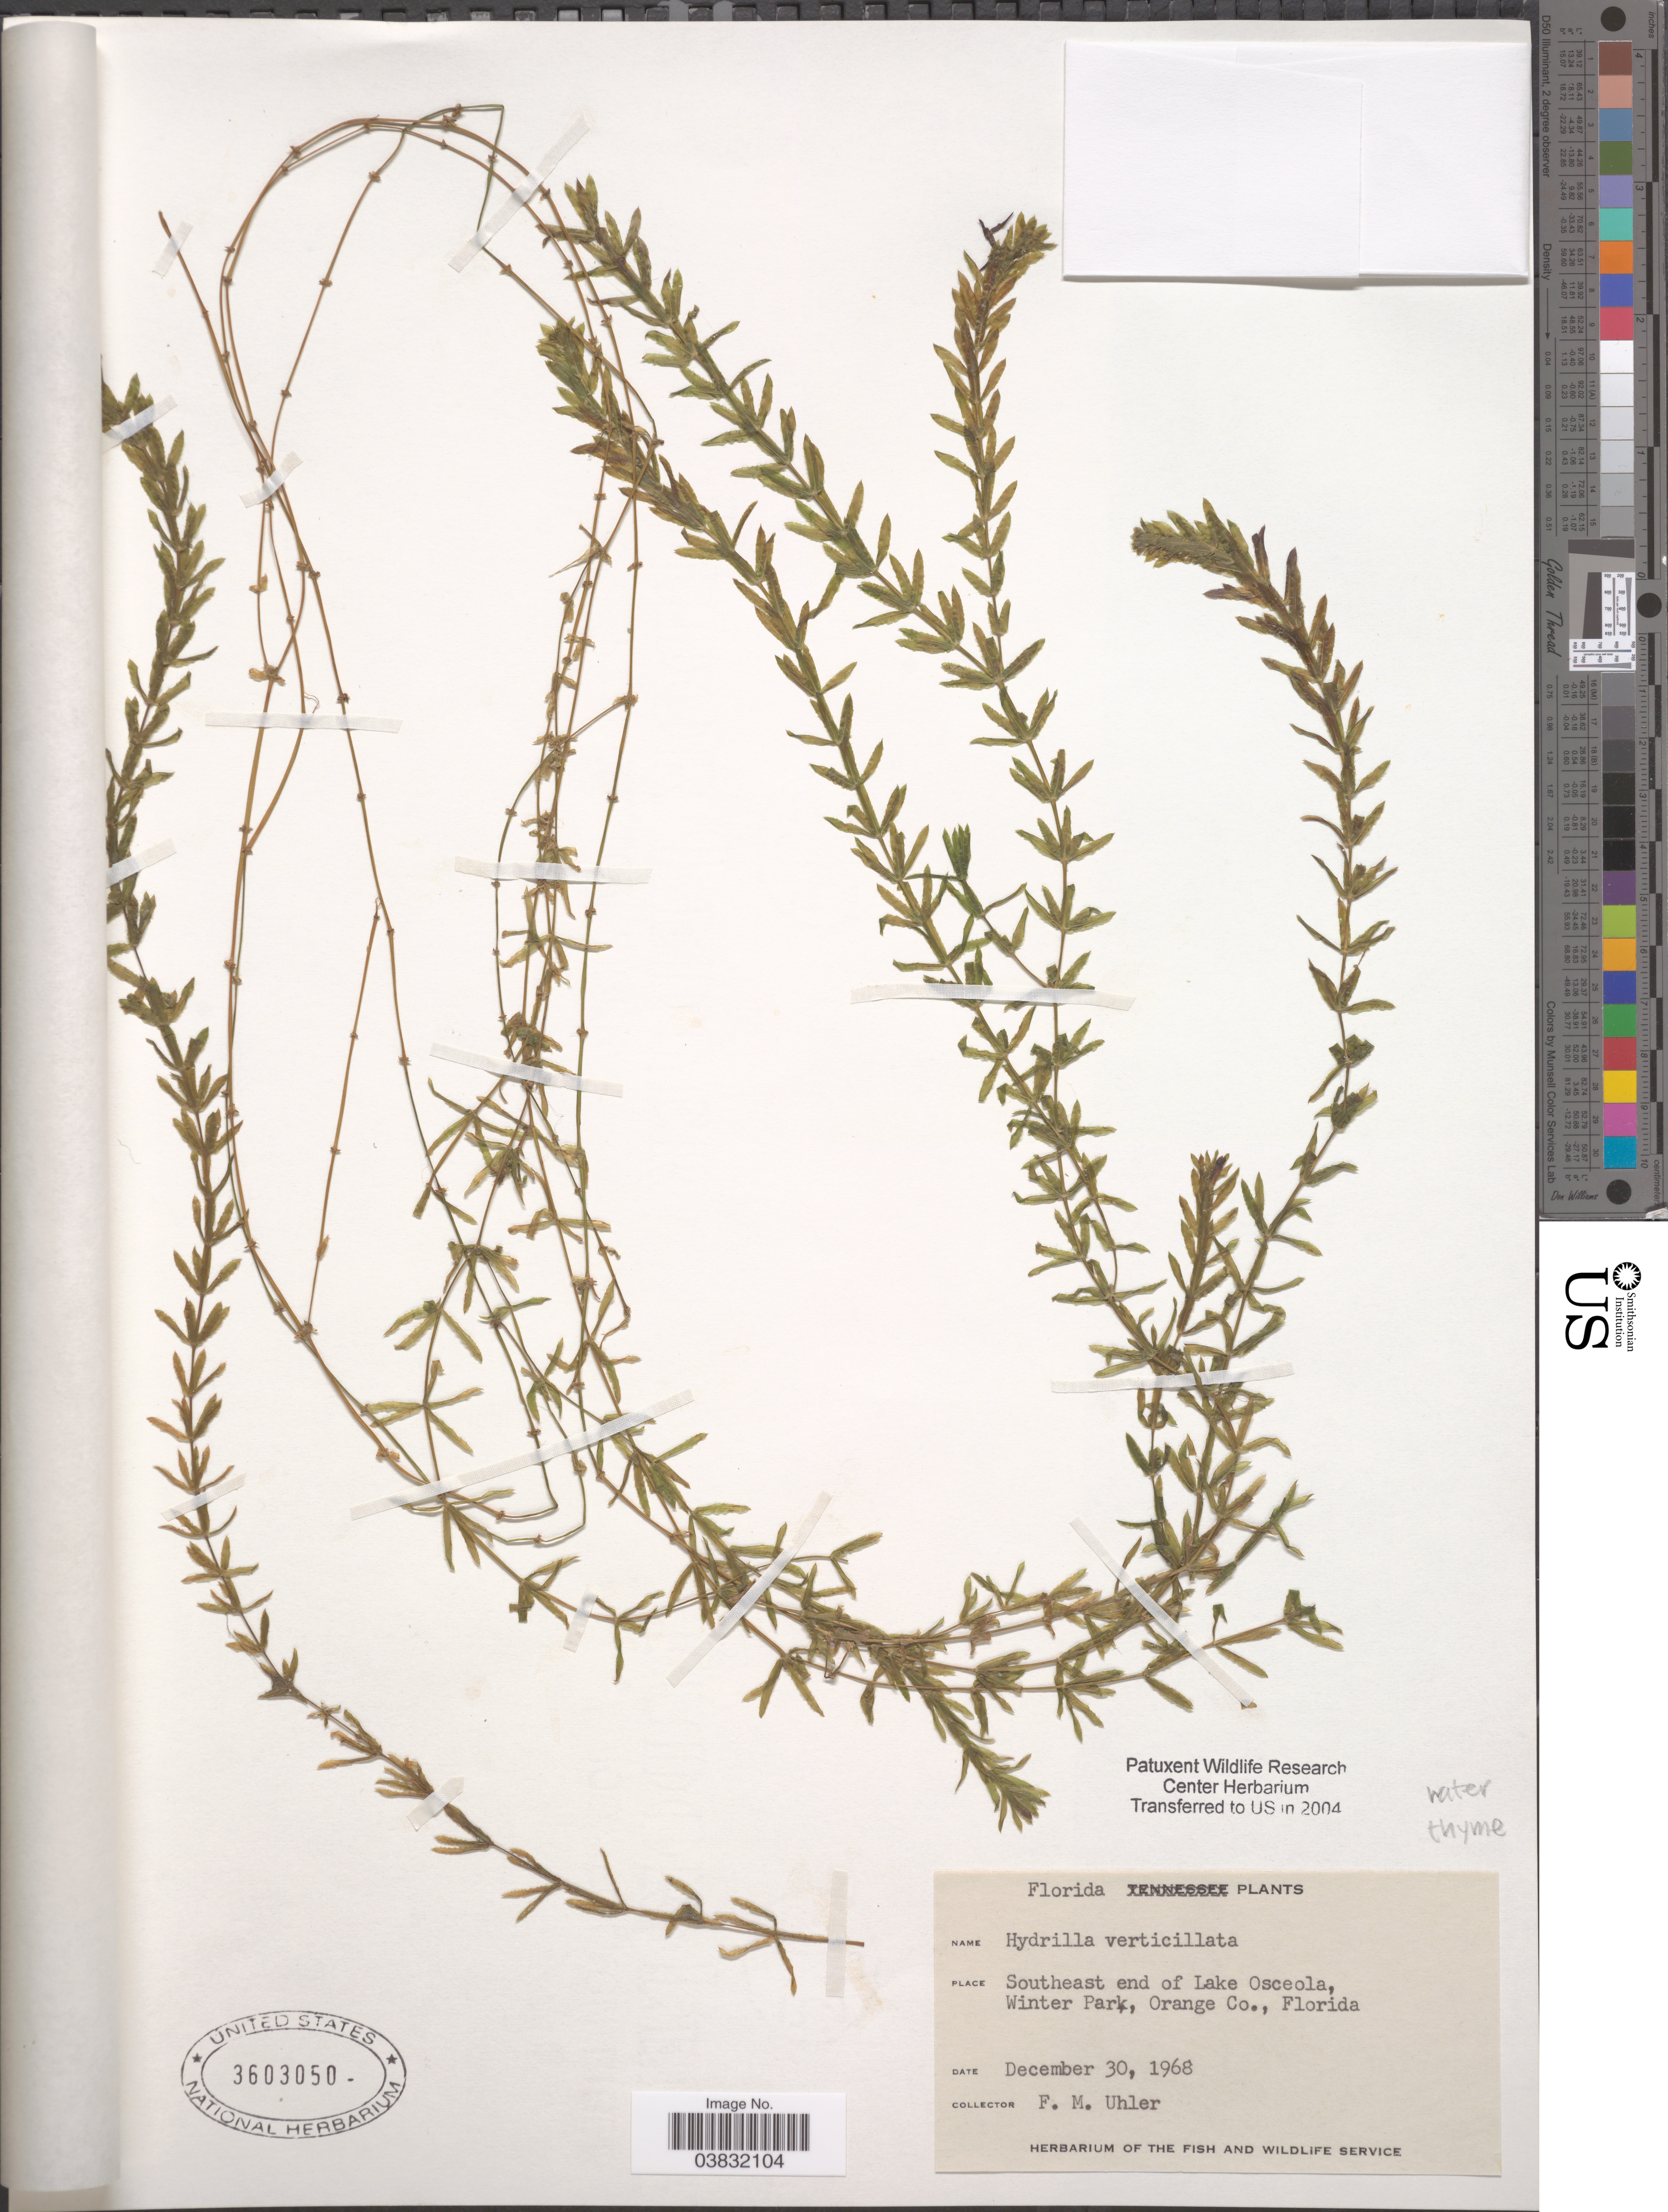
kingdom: Plantae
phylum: Tracheophyta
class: Liliopsida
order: Alismatales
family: Hydrocharitaceae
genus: Hydrilla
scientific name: Hydrilla verticillata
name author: (L. f.) Royle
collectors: F. M. Uhler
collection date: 1968-12-30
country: United States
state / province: Florida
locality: Southeast end of Lake Esceola, Winter Park, Orange Co.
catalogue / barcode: US 3603050